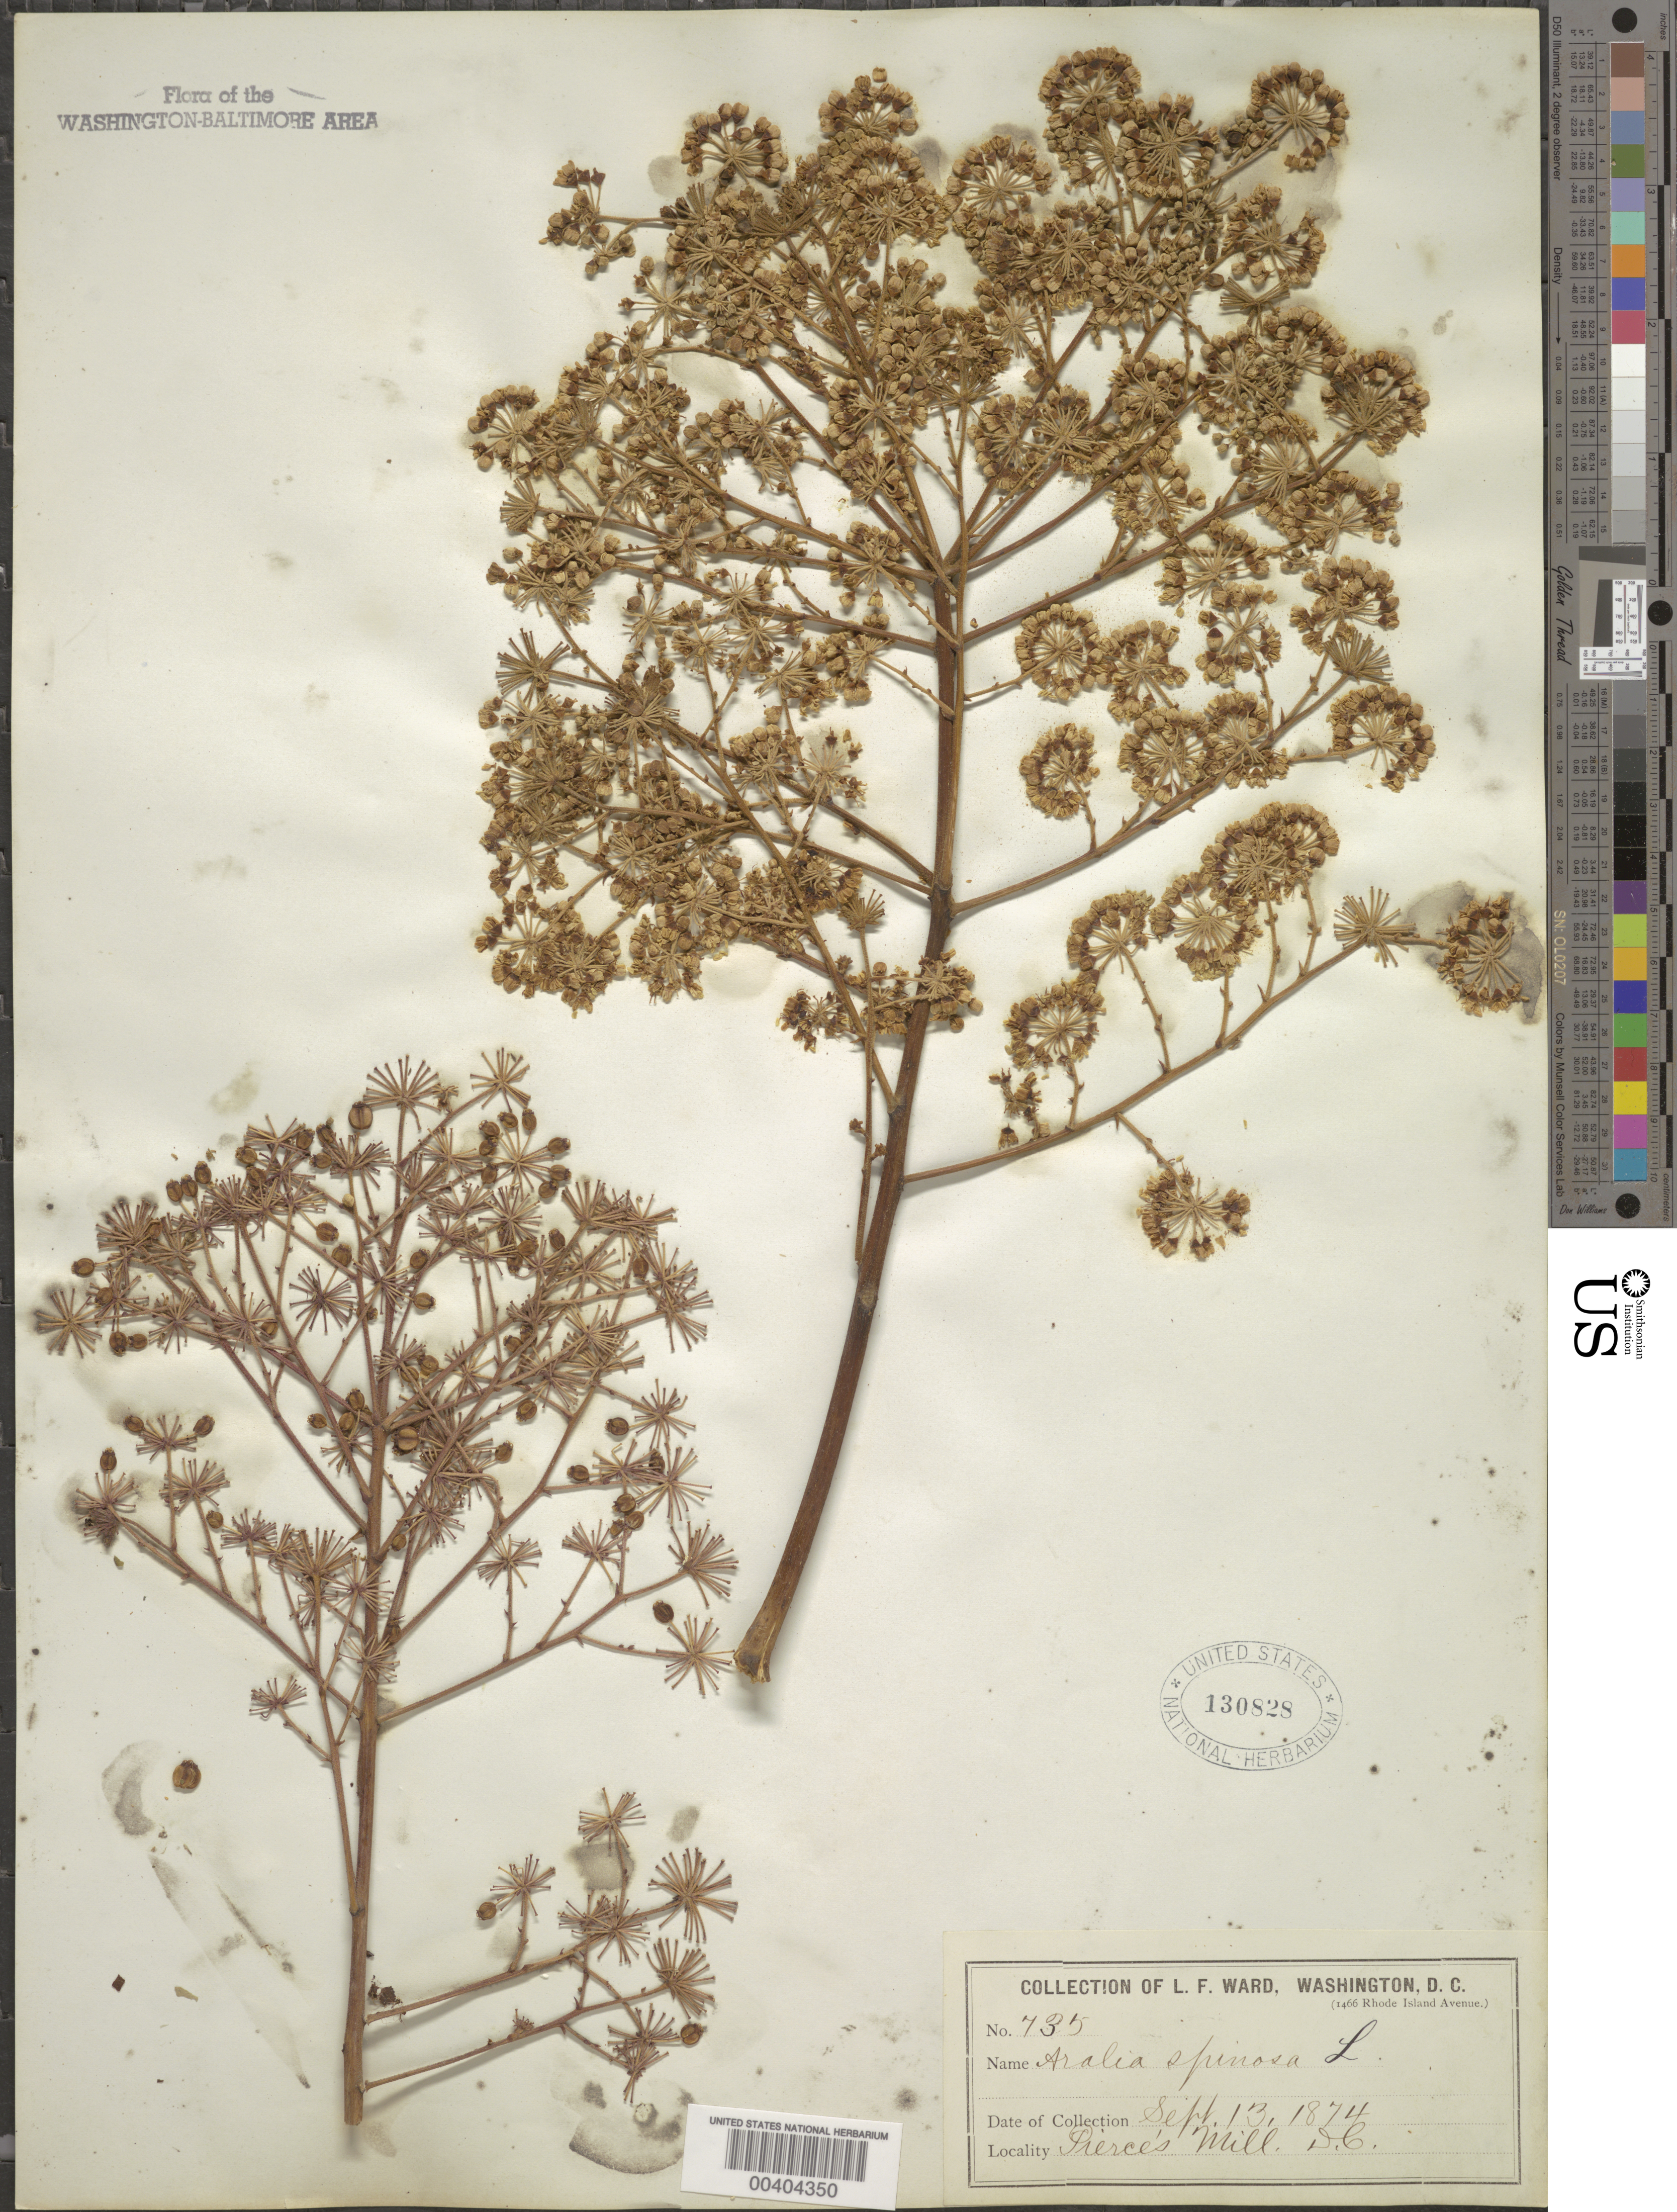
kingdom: Plantae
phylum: Tracheophyta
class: Magnoliopsida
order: Apiales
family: Araliaceae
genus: Aralia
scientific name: Aralia spinosa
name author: L.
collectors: L. F. Ward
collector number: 735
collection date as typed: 13 Sep 1874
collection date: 1874-09-13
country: United States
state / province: District of Columbia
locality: Pierce's Mill Rock Creek Park & vicinity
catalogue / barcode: US 130828